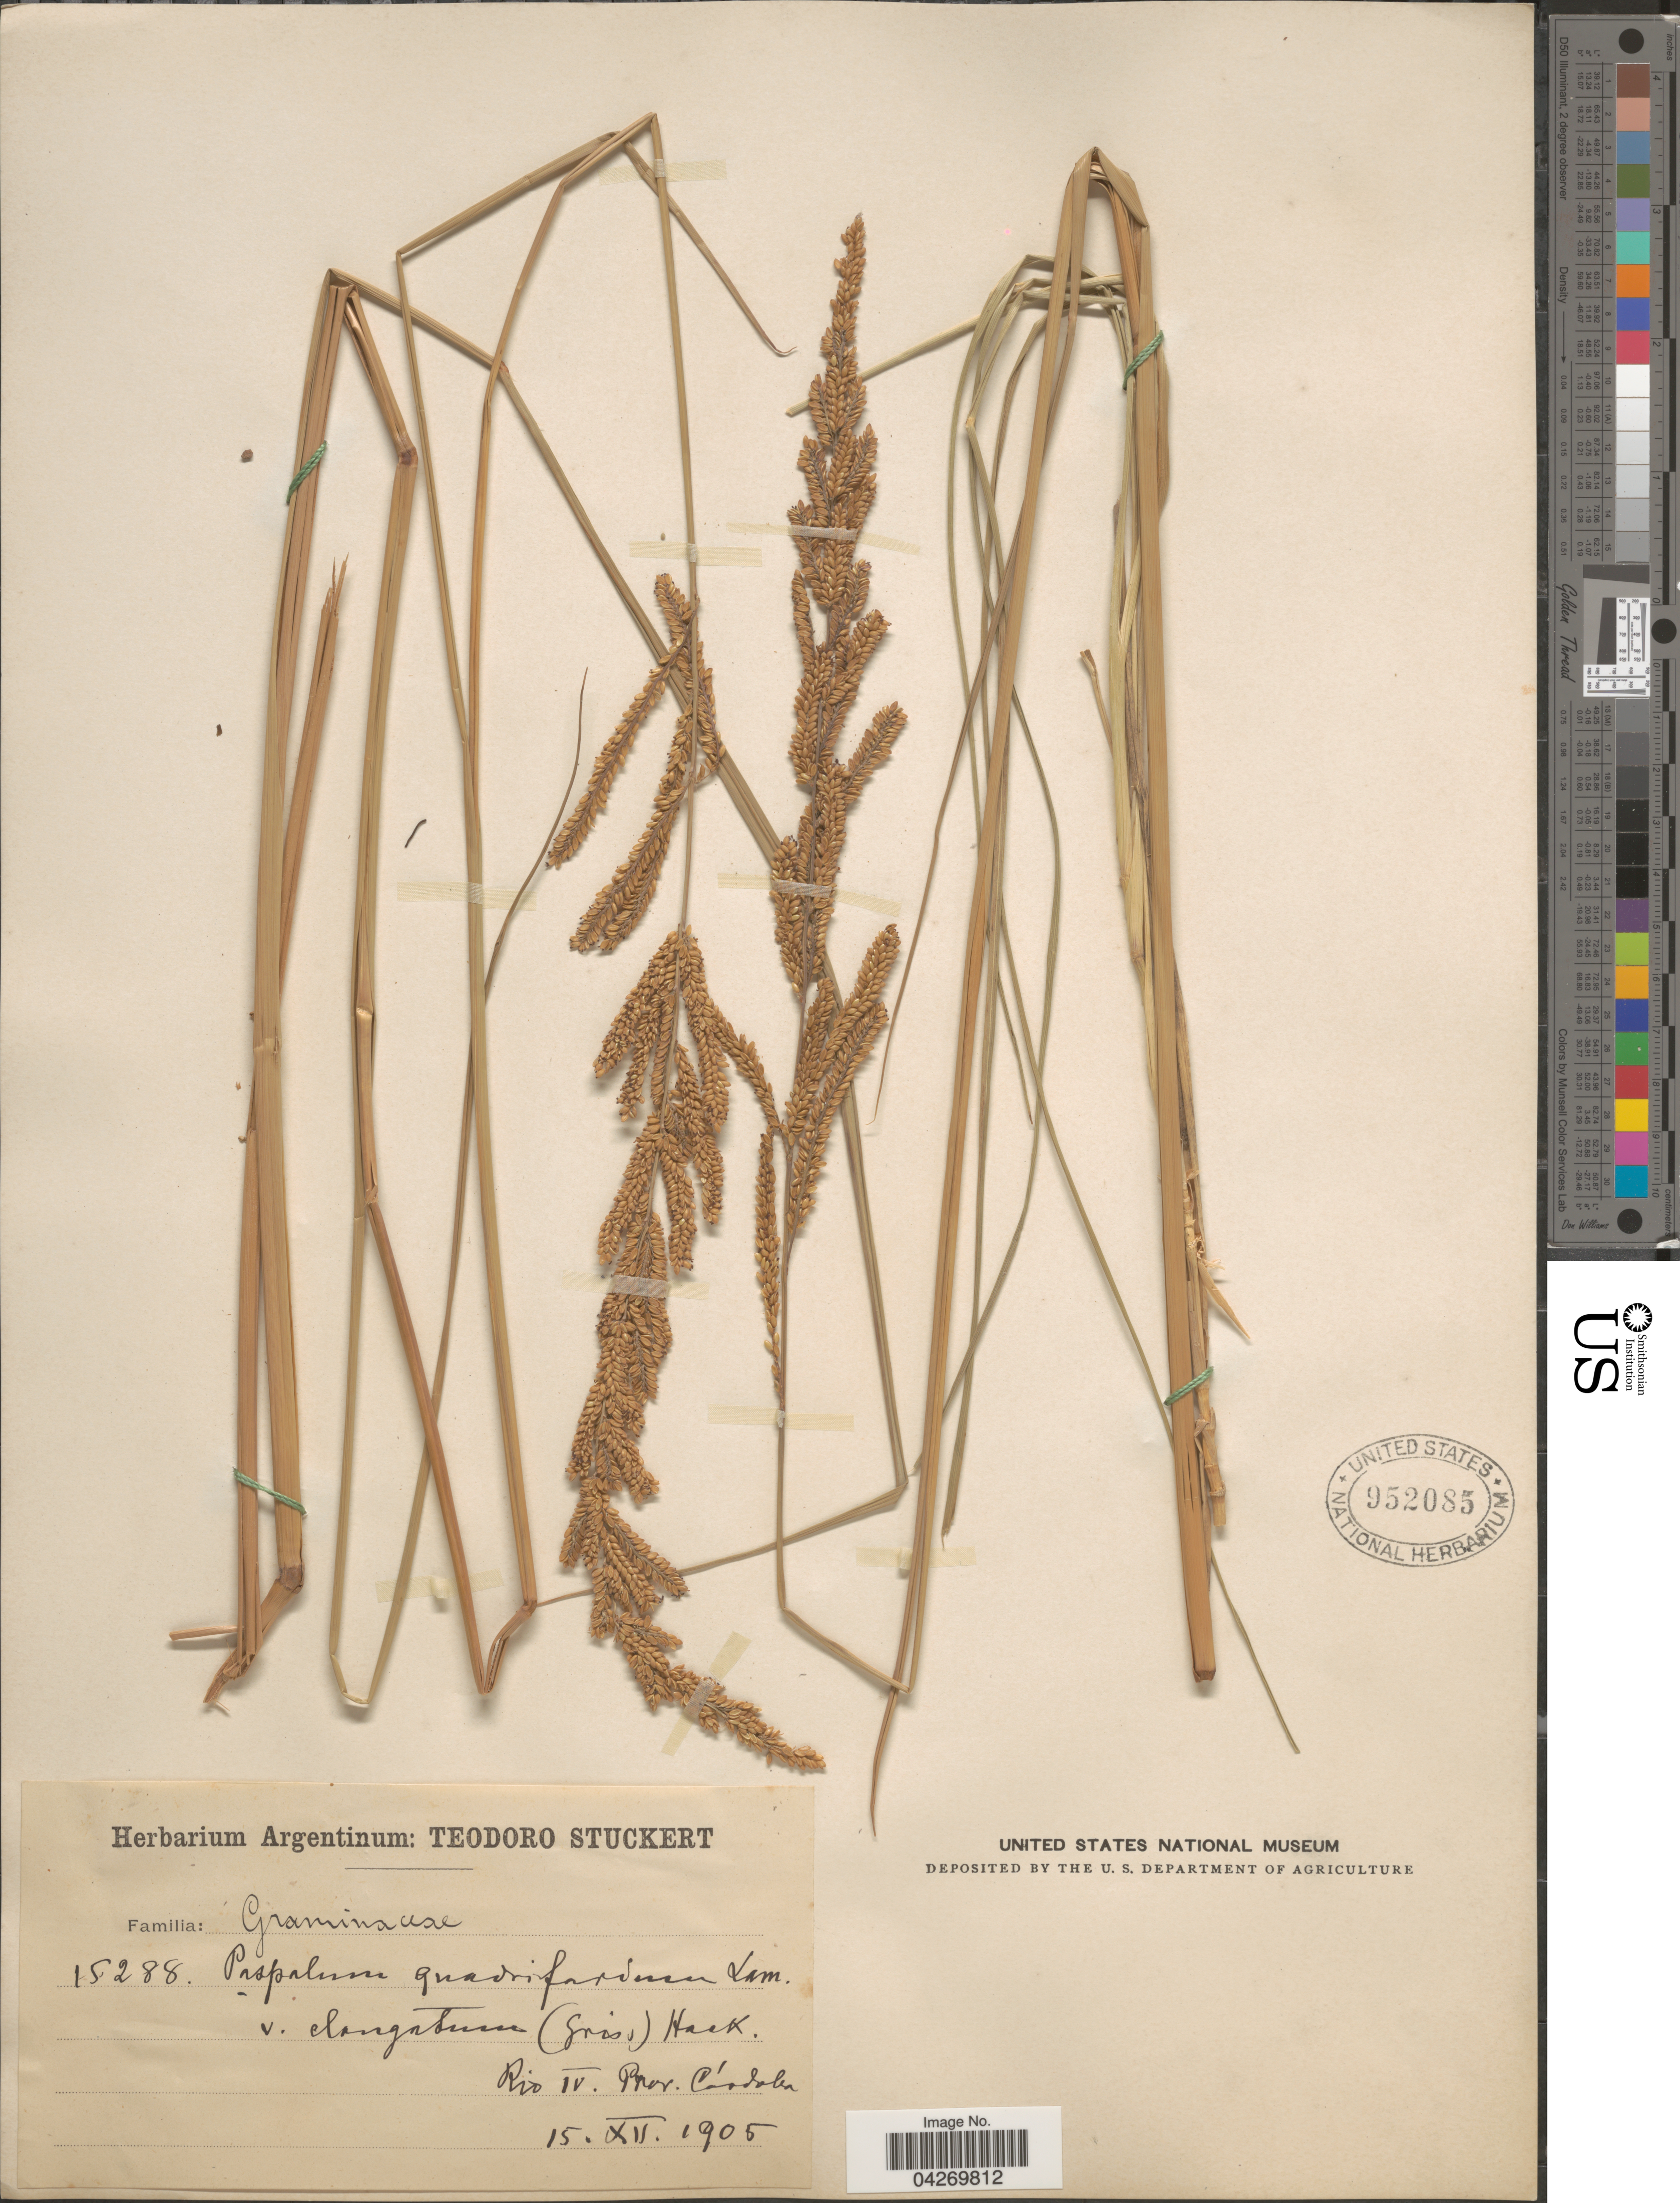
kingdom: Plantae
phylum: Tracheophyta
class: Liliopsida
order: Poales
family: Poaceae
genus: Paspalum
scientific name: Paspalum exaltatum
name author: J. Presl in C. Presl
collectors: T. Stuckert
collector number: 18288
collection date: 1905-12-15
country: Argentina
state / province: Cordoba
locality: Rio IV. Prov. Córdoba.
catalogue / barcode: US 952085